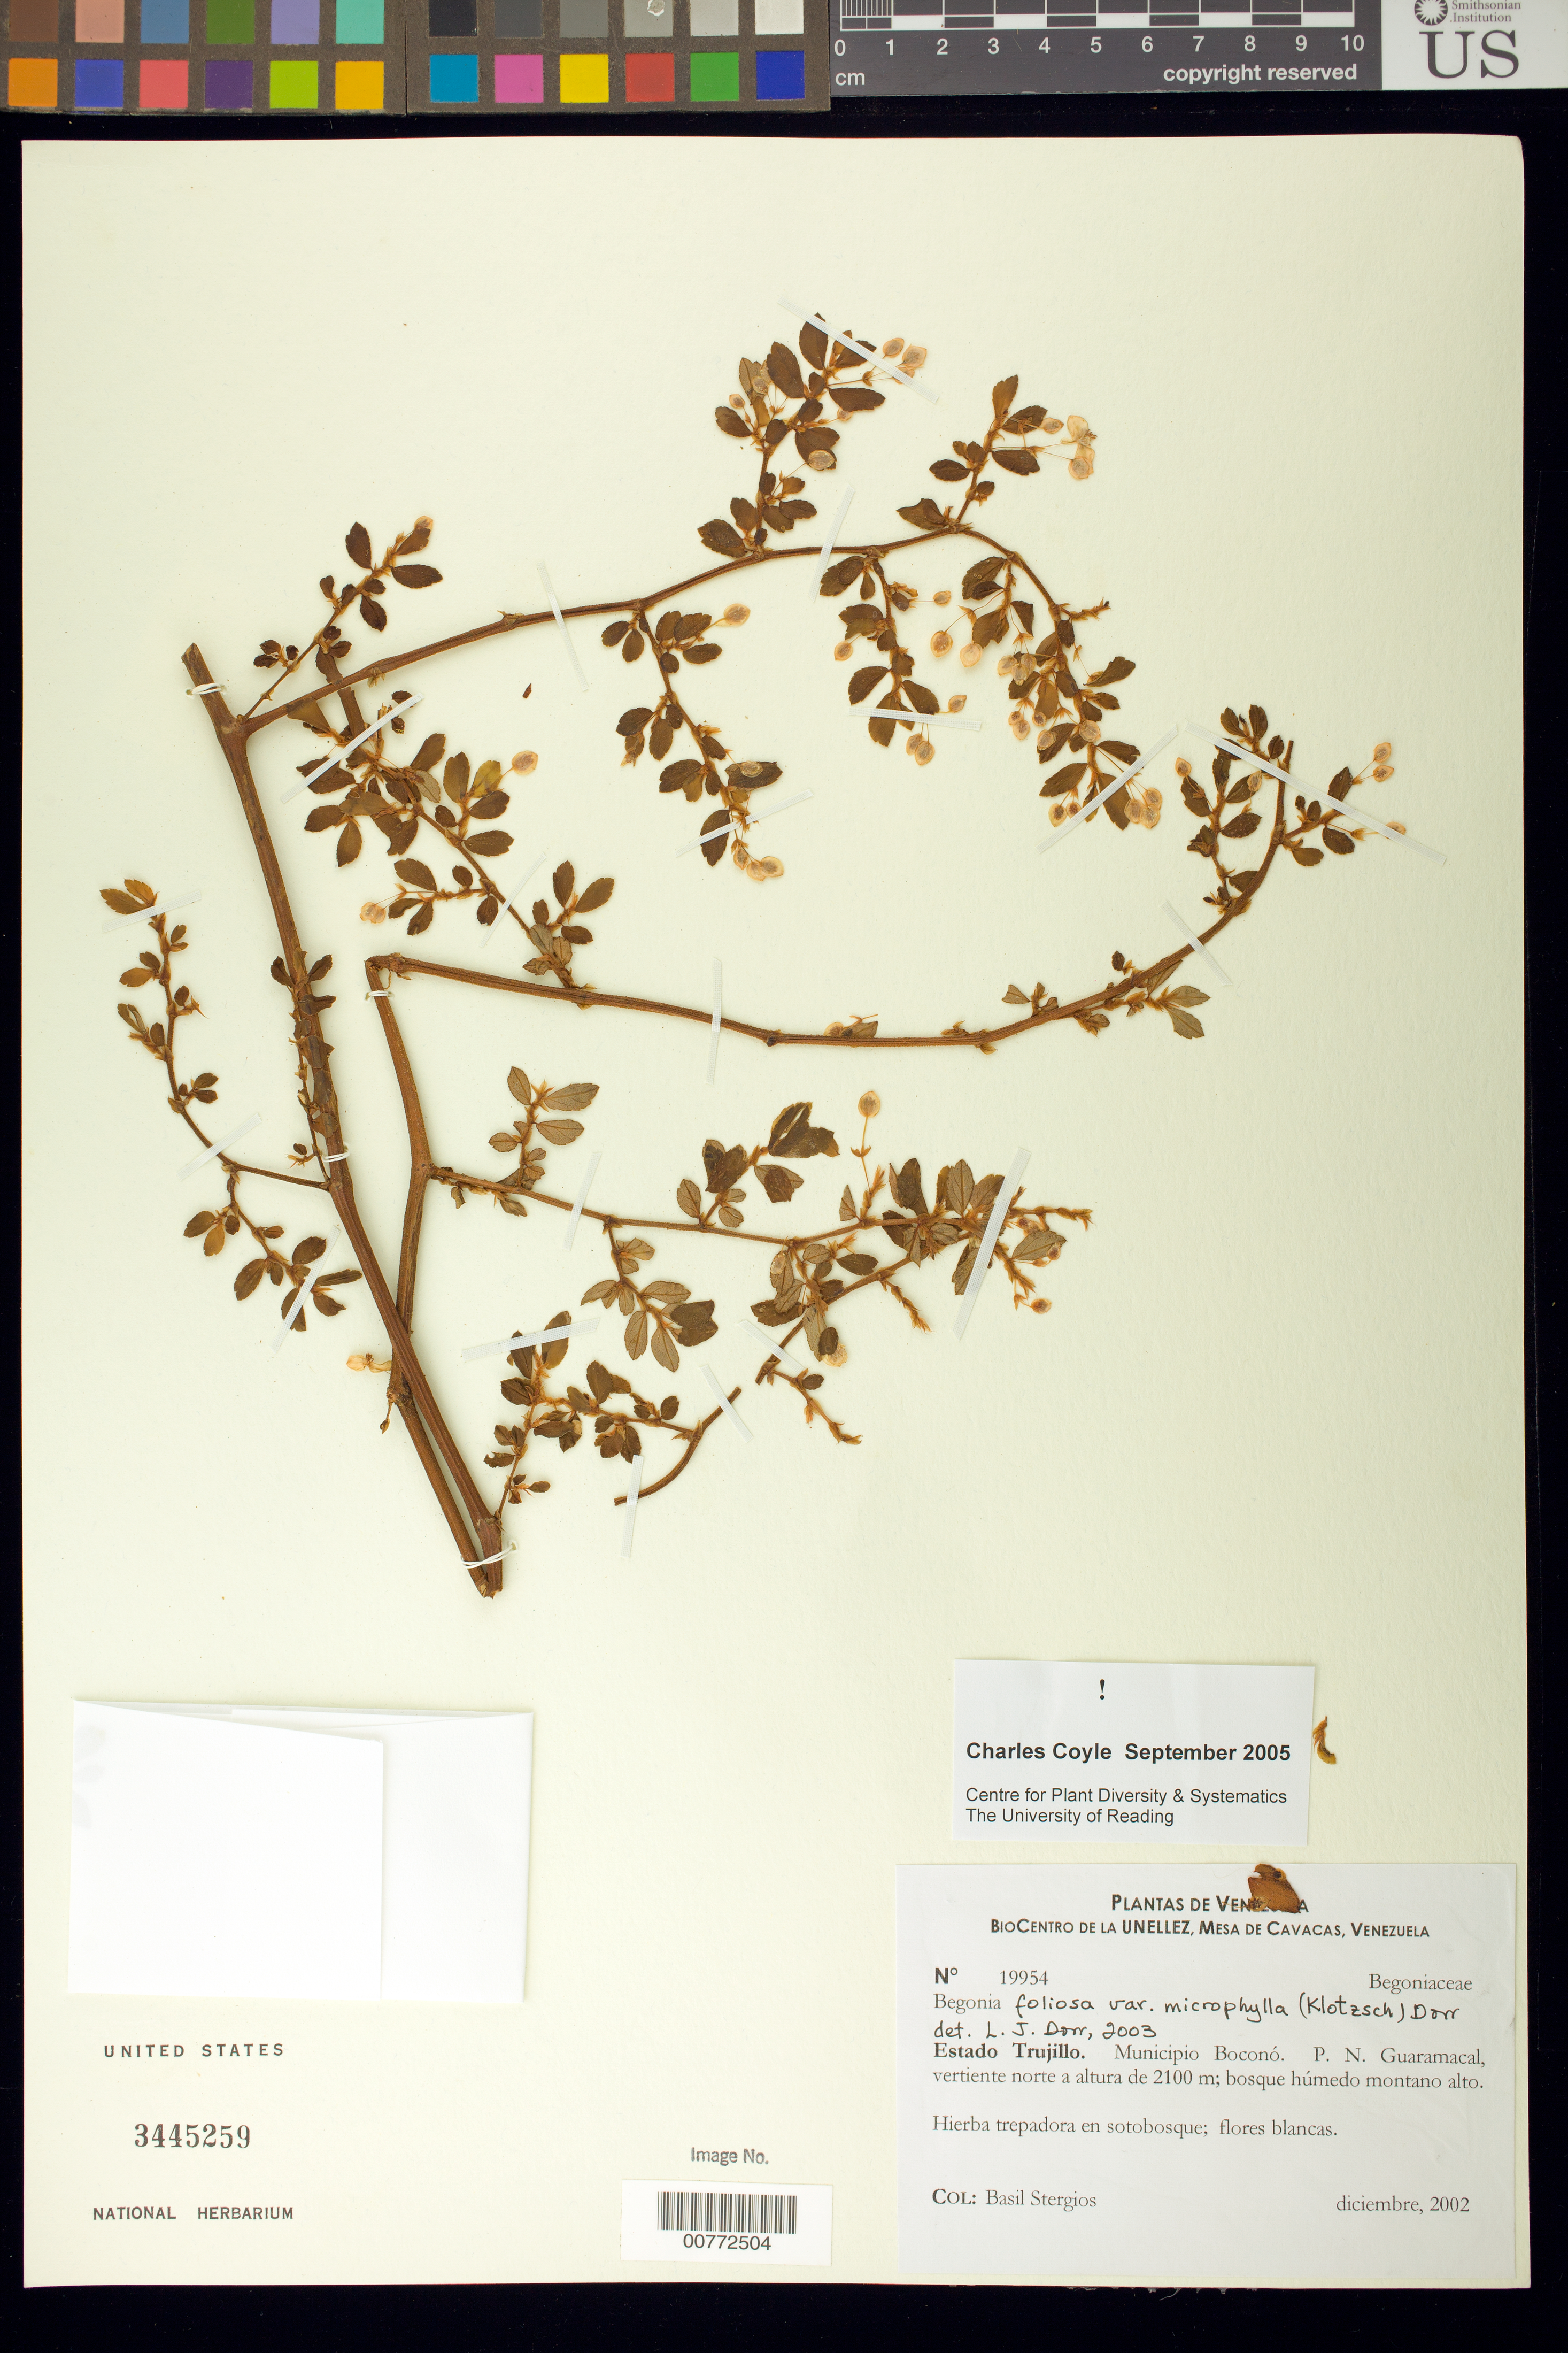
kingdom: Plantae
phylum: Tracheophyta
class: Magnoliopsida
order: Cucurbitales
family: Begoniaceae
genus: Begonia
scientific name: Begonia foliosa var. microphylla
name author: (Klotzsch) Dorr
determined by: Dorr, L. J., (BOT), Smithsonian Institution - National Museum of Natural History (UNITED STATES)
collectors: B. G. Stergios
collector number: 19954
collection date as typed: Dec 2002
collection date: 2002-12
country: Venezuela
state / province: Trujillo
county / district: Boconó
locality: Parque Nacional Guaramacal, vertiente N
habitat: Bosque húmedo montano alto.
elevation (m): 2100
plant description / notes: PORT, US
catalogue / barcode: US 3445259